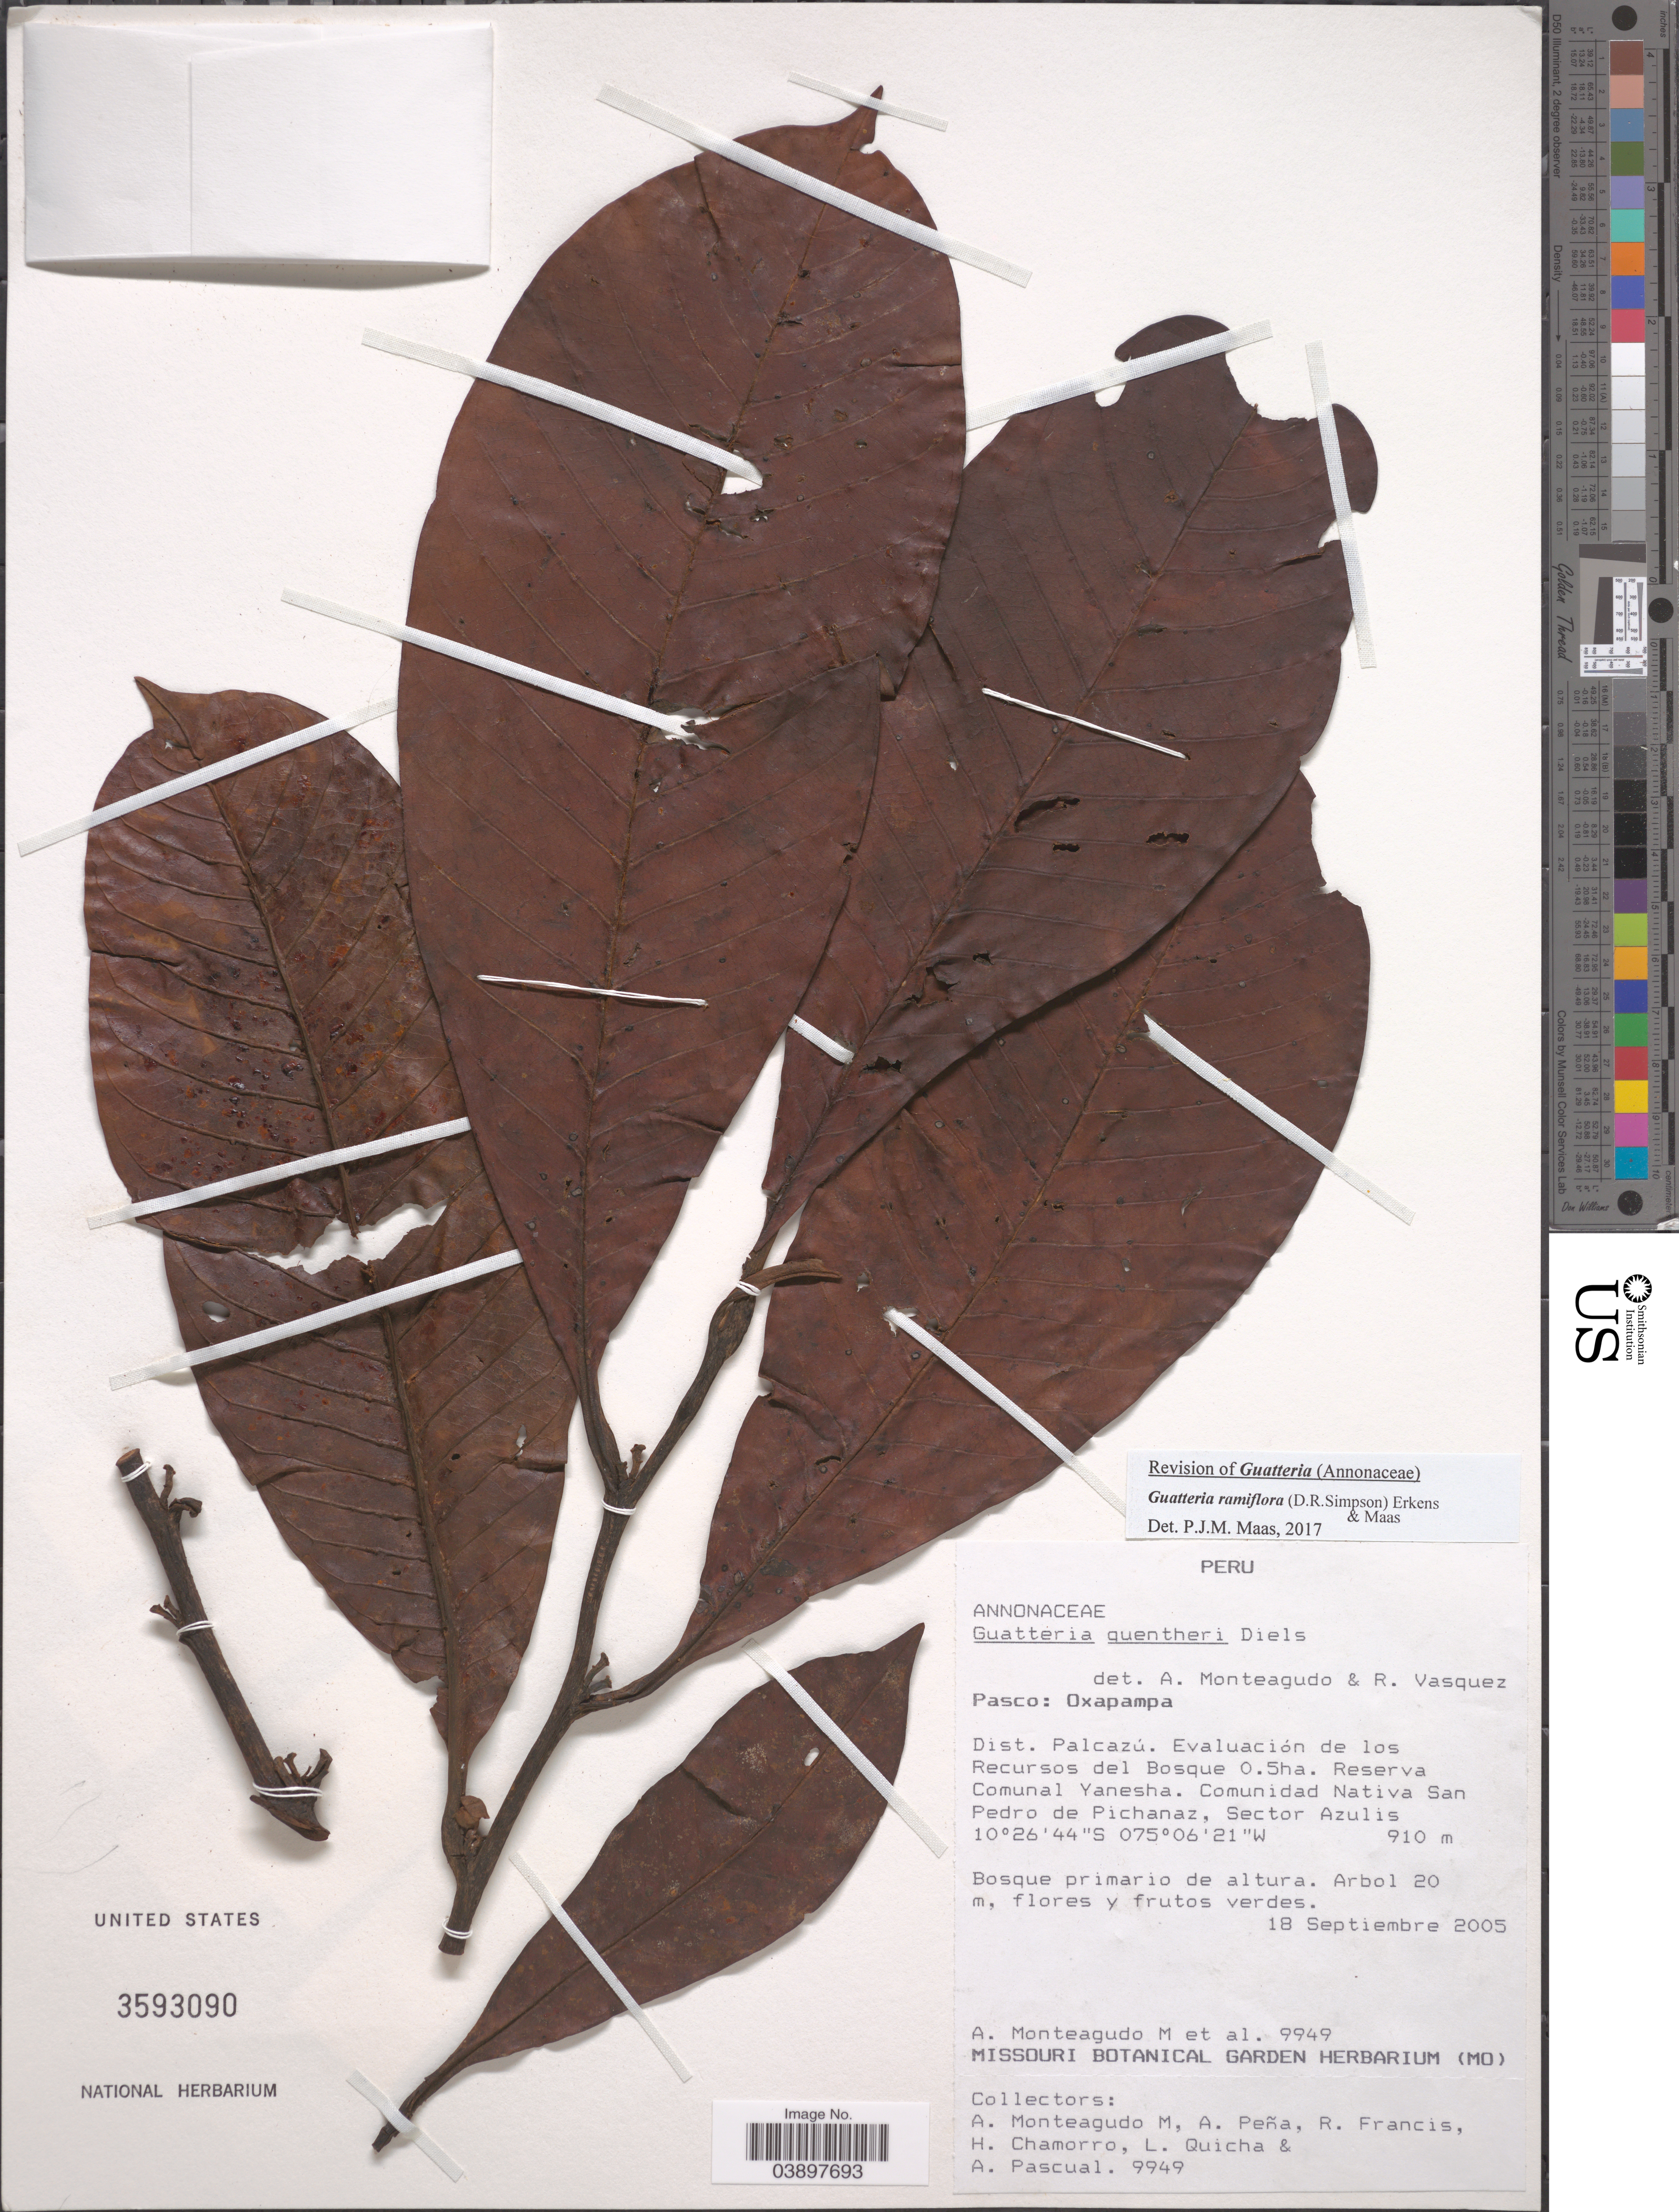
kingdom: Plantae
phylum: Tracheophyta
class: Magnoliopsida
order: Magnoliales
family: Annonaceae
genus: Guatteria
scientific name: Guatteria ramiflora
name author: (D.R. Simpson) Erkens & Maas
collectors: A. Monteagudo, A. Peña, R. Francis, H. Chamorro & et al.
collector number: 9949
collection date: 2005-09-18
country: Peru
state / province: Pasco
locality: Oxapampa. Dist. Palcazú. Evaluación de los Recursos del Bosque 0.5 ha. Reserva Comunal Yanesha. Comunidad Nativa San Pedro de Pichanaz, Sector Azulis.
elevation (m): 910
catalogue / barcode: US 3593090